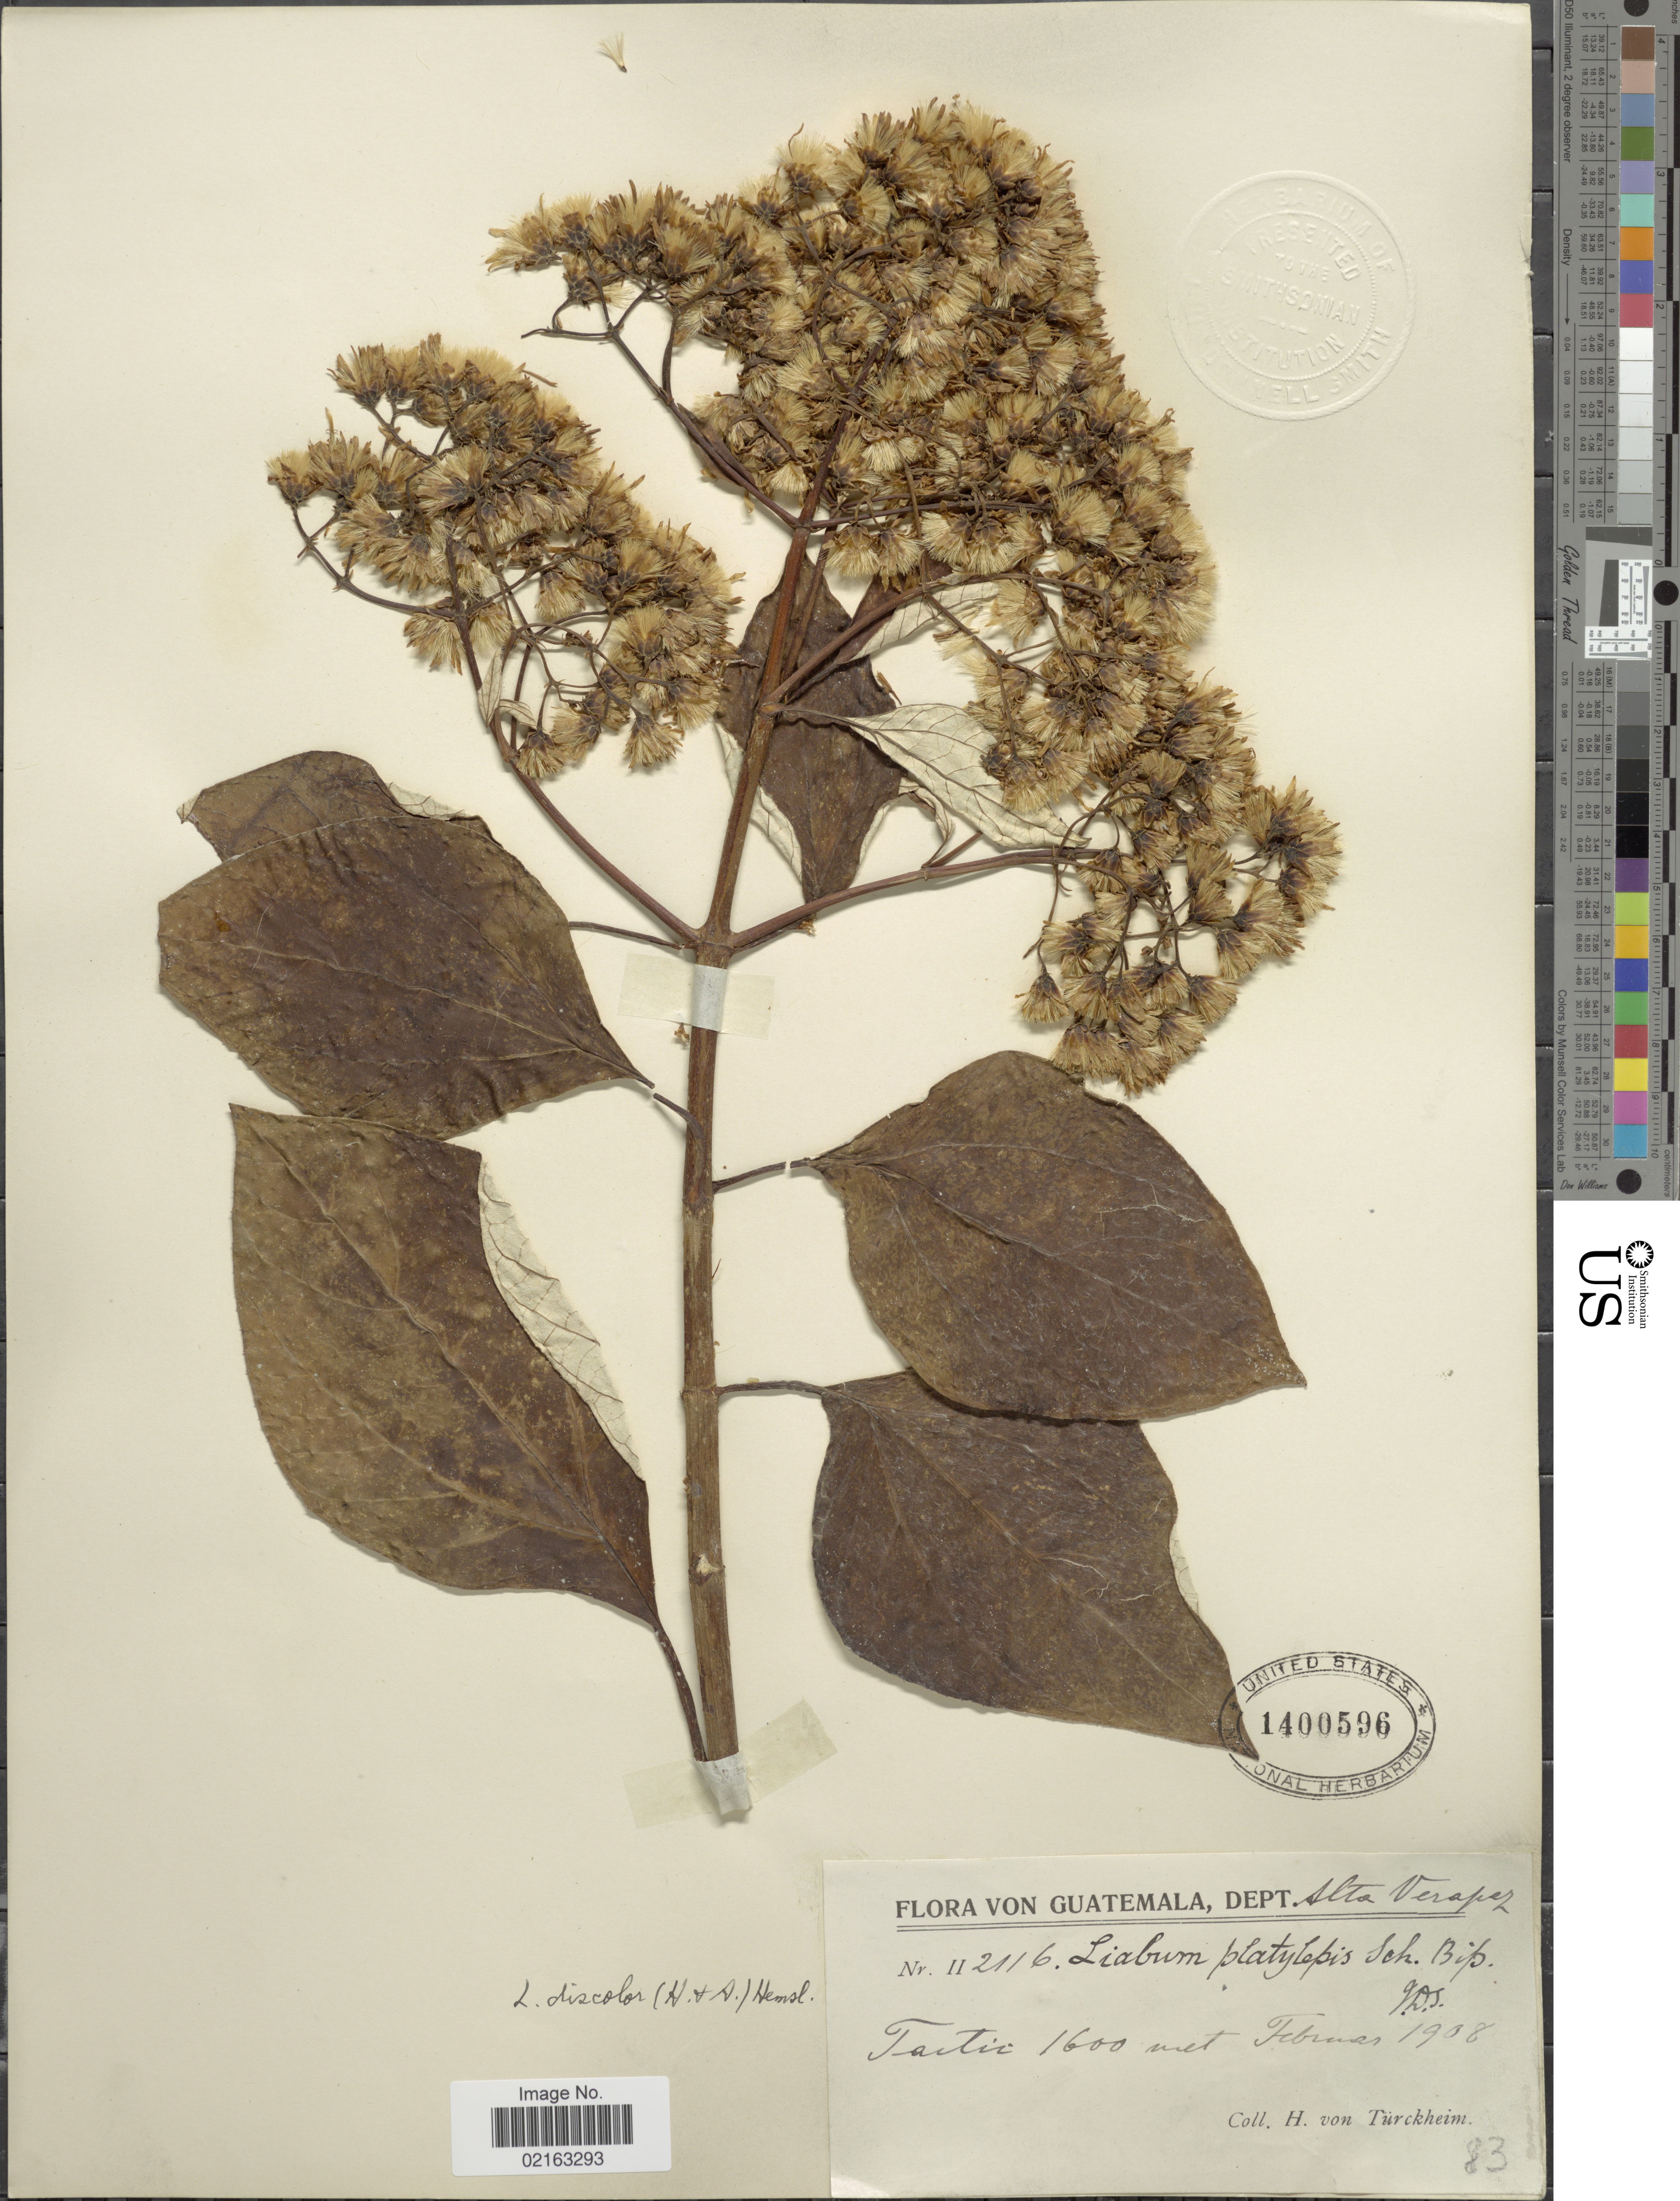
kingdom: Plantae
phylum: Tracheophyta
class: Magnoliopsida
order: Asterales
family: Asteraceae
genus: Sinclairia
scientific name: Sinclairia discolor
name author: Hook. & Arn.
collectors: H. von Türckheim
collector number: II 2116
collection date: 1908-02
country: Guatemala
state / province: Alta Verapaz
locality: Dept. Alta Verapaz. Tactic.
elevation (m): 1600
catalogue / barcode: US 1400596